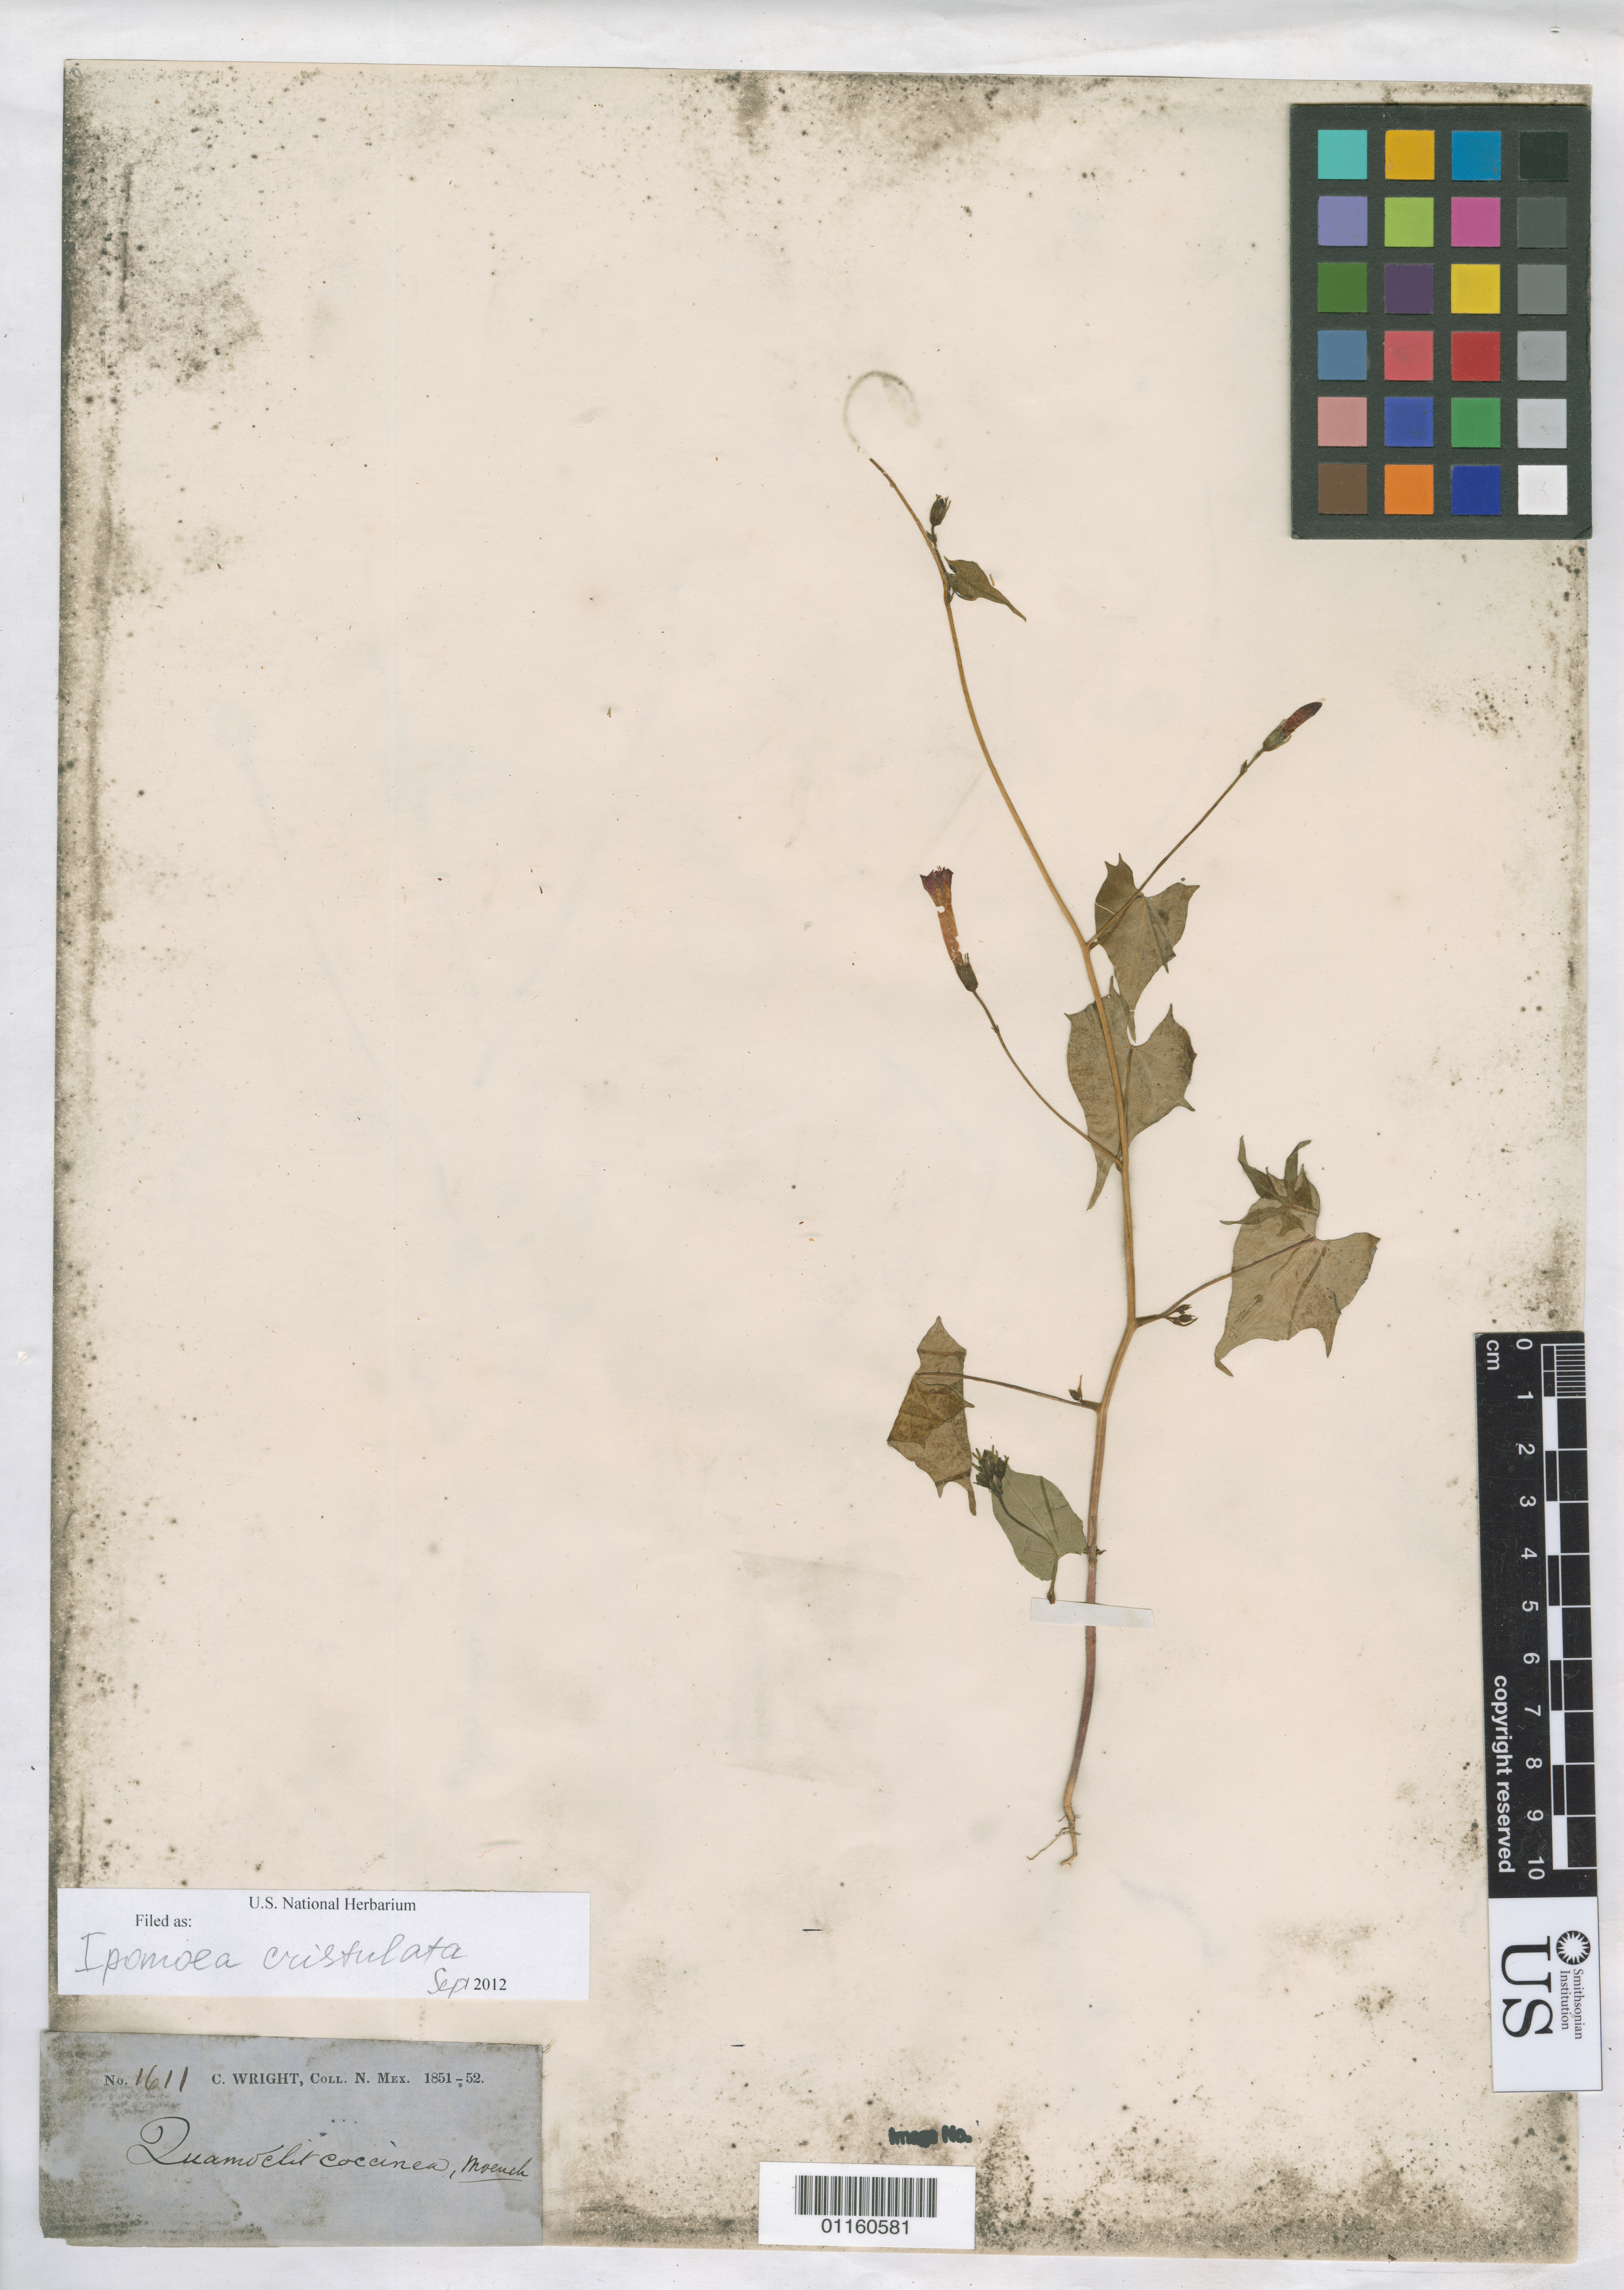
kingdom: Plantae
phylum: Tracheophyta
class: Magnoliopsida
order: Solanales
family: Convolvulaceae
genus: Ipomoea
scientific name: Ipomoea cristulata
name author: Hallier f.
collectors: C. Wright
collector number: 1611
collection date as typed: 1851 to -- --- 1852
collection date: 1851/1852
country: United States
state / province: New Mexico